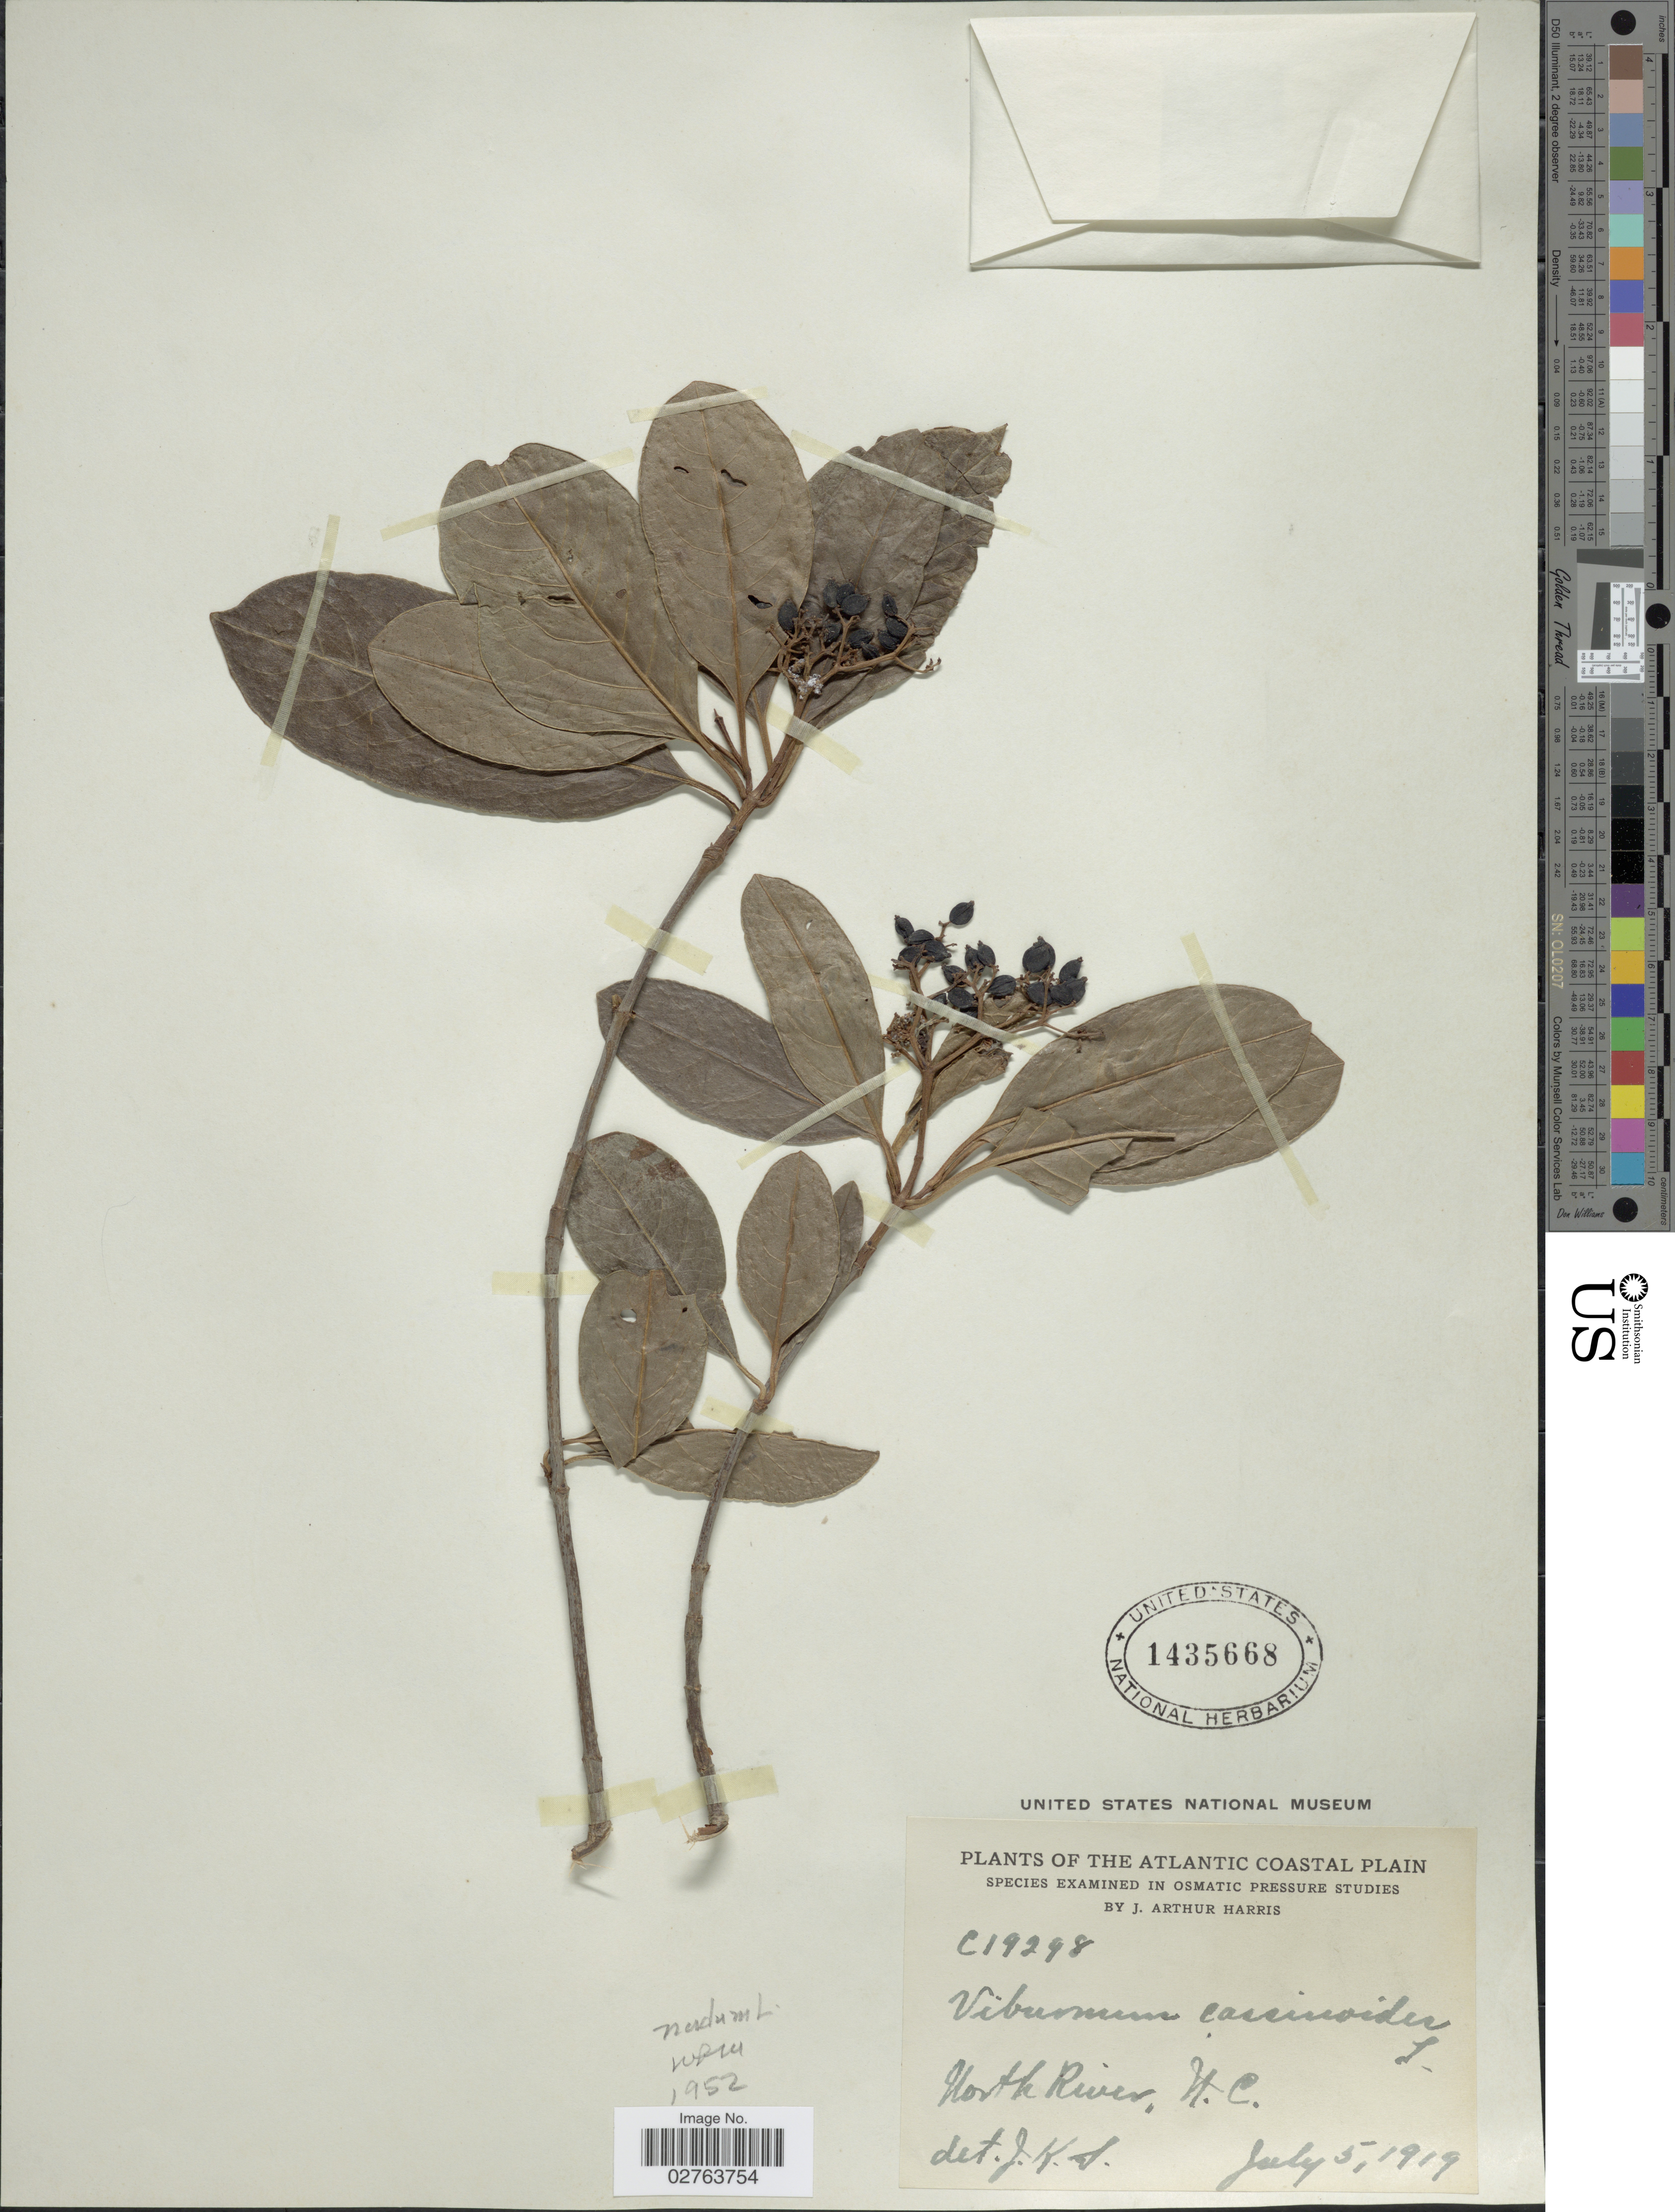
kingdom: Plantae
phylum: Tracheophyta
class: Magnoliopsida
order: Dipsacales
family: Viburnaceae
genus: Viburnum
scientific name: Viburnum nudum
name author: L.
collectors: A. J. Harris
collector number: C19298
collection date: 1919-07-05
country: United States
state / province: North Carolina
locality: Atlantic Coastal Plain. North River.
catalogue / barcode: US 1435668